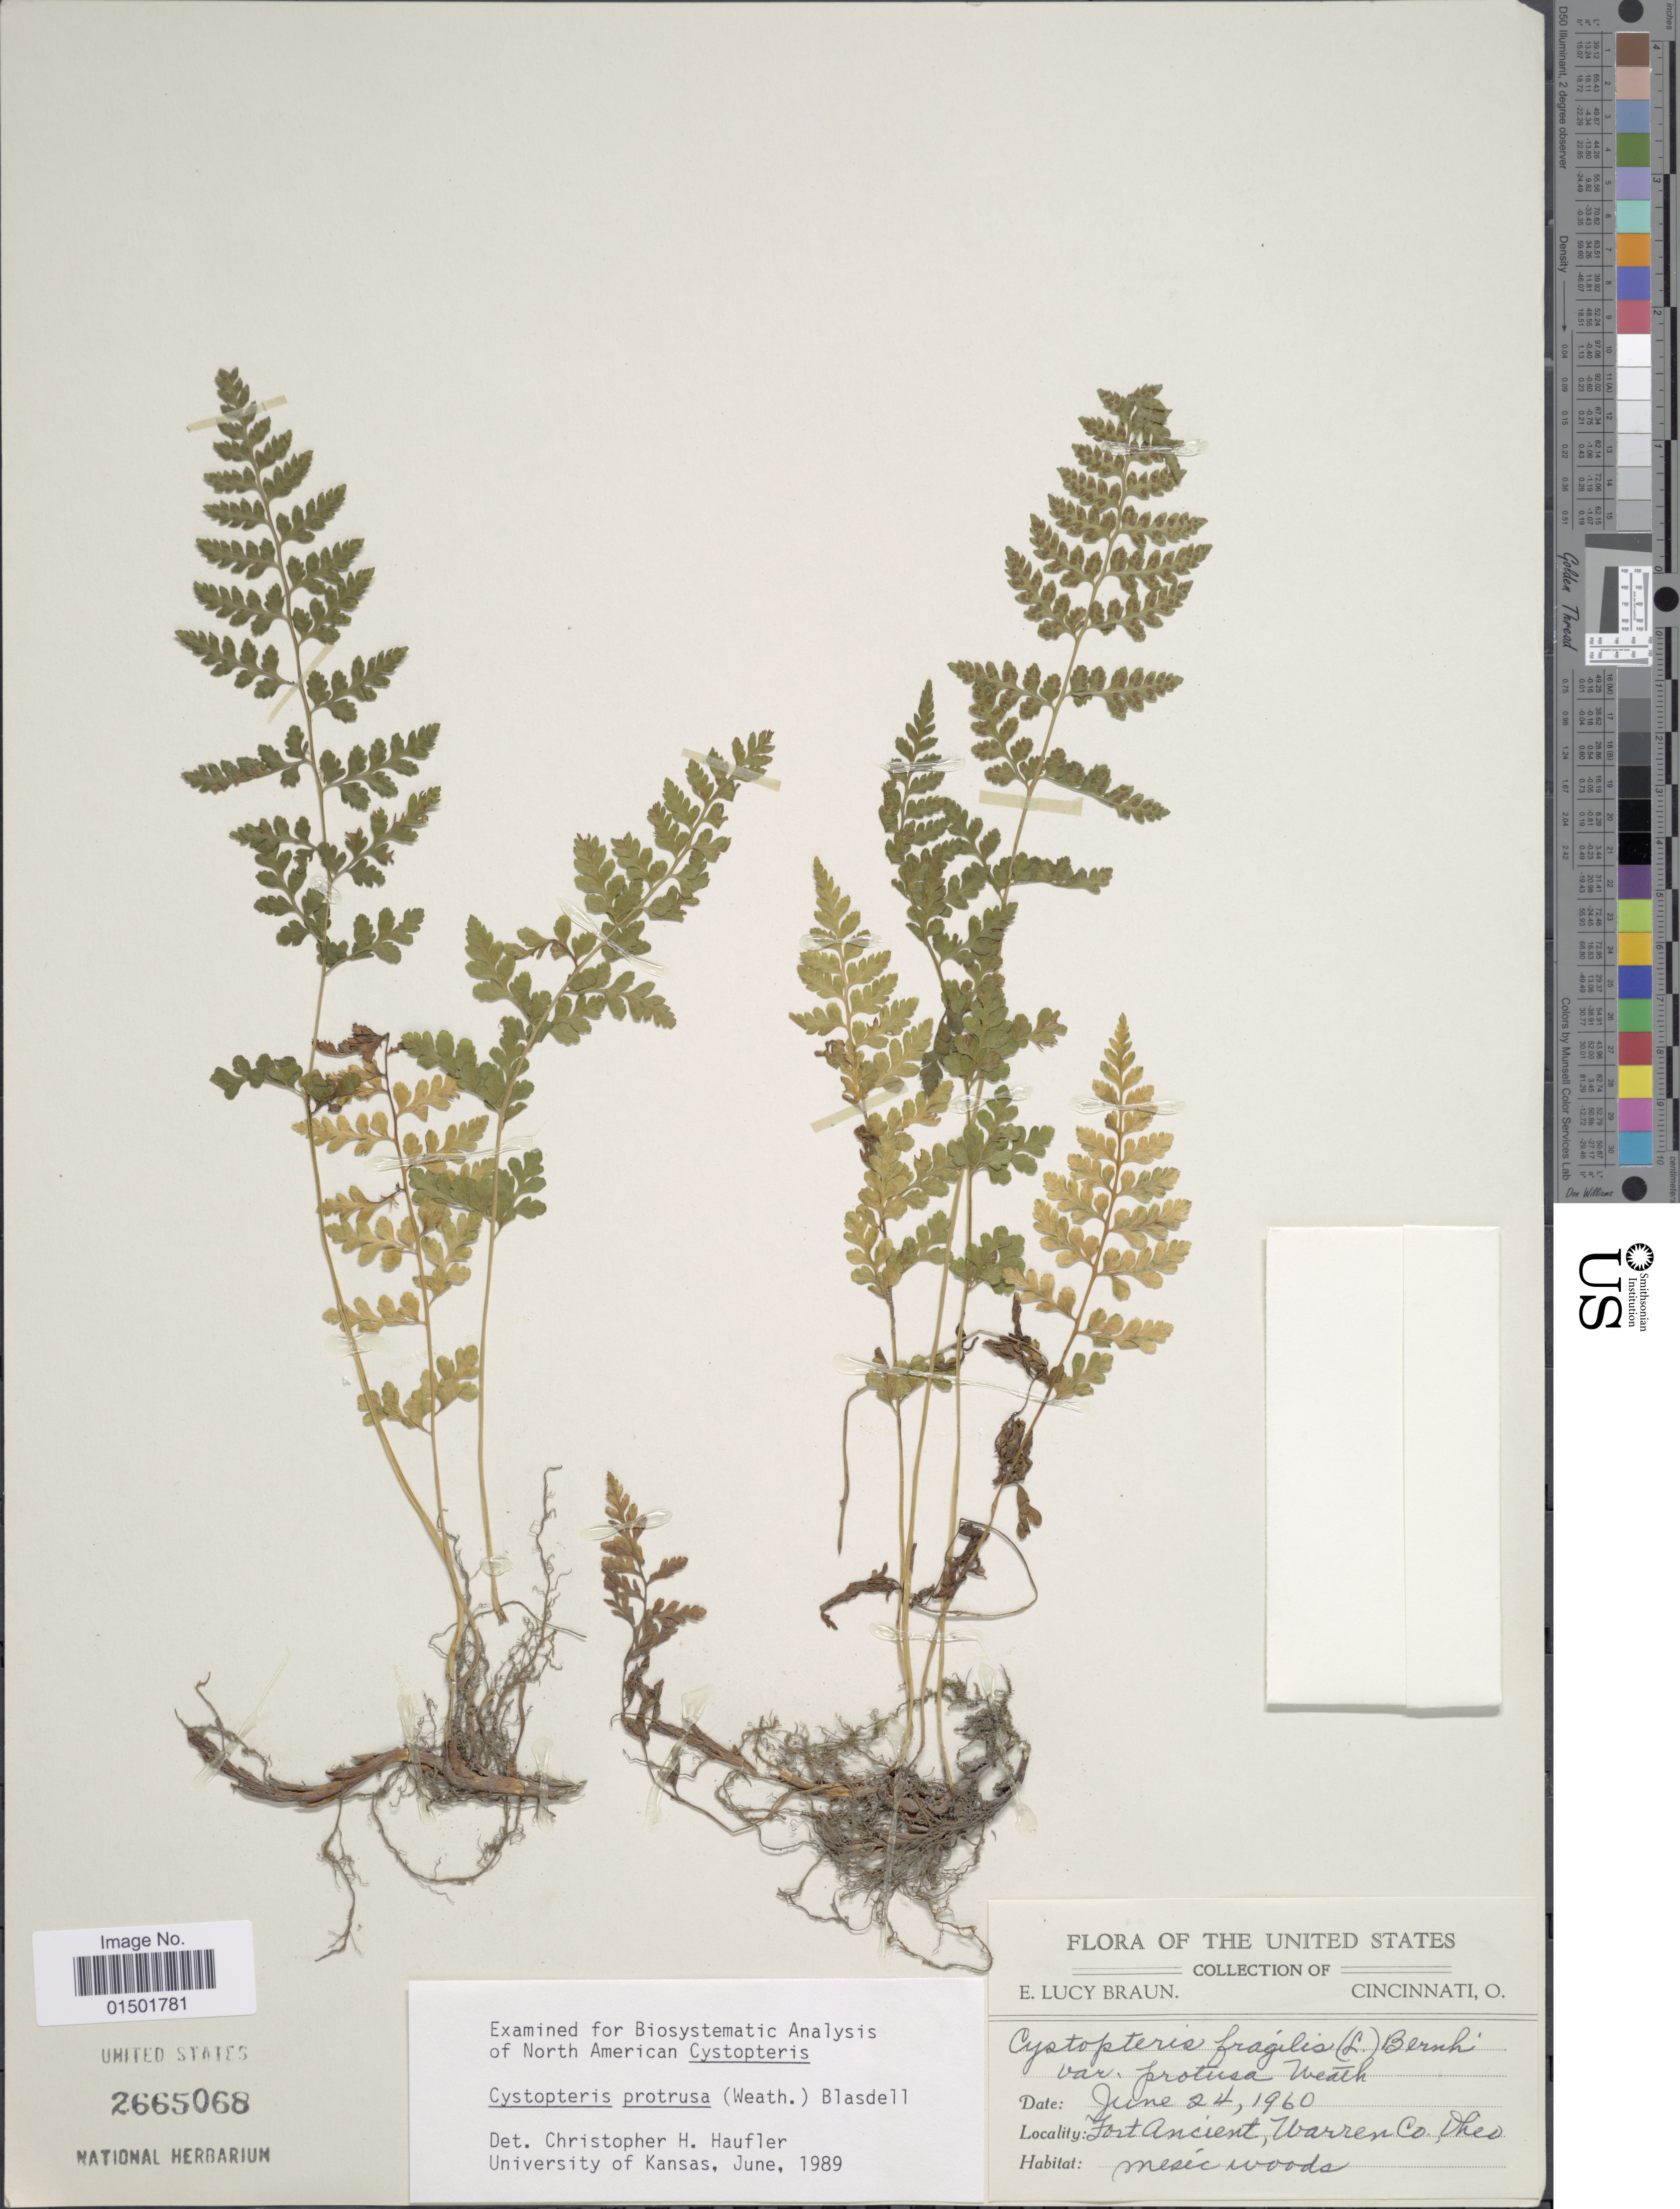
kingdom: Plantae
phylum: Tracheophyta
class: Polypodiopsida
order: Polypodiales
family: Cystopteridaceae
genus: Cystopteris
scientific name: Cystopteris protrusa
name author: (Weath.) Blasdell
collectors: E. L. Braun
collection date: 1960-06-24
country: United States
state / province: Ohio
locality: Fort Ancient, Warren Co.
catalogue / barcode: US 2665068